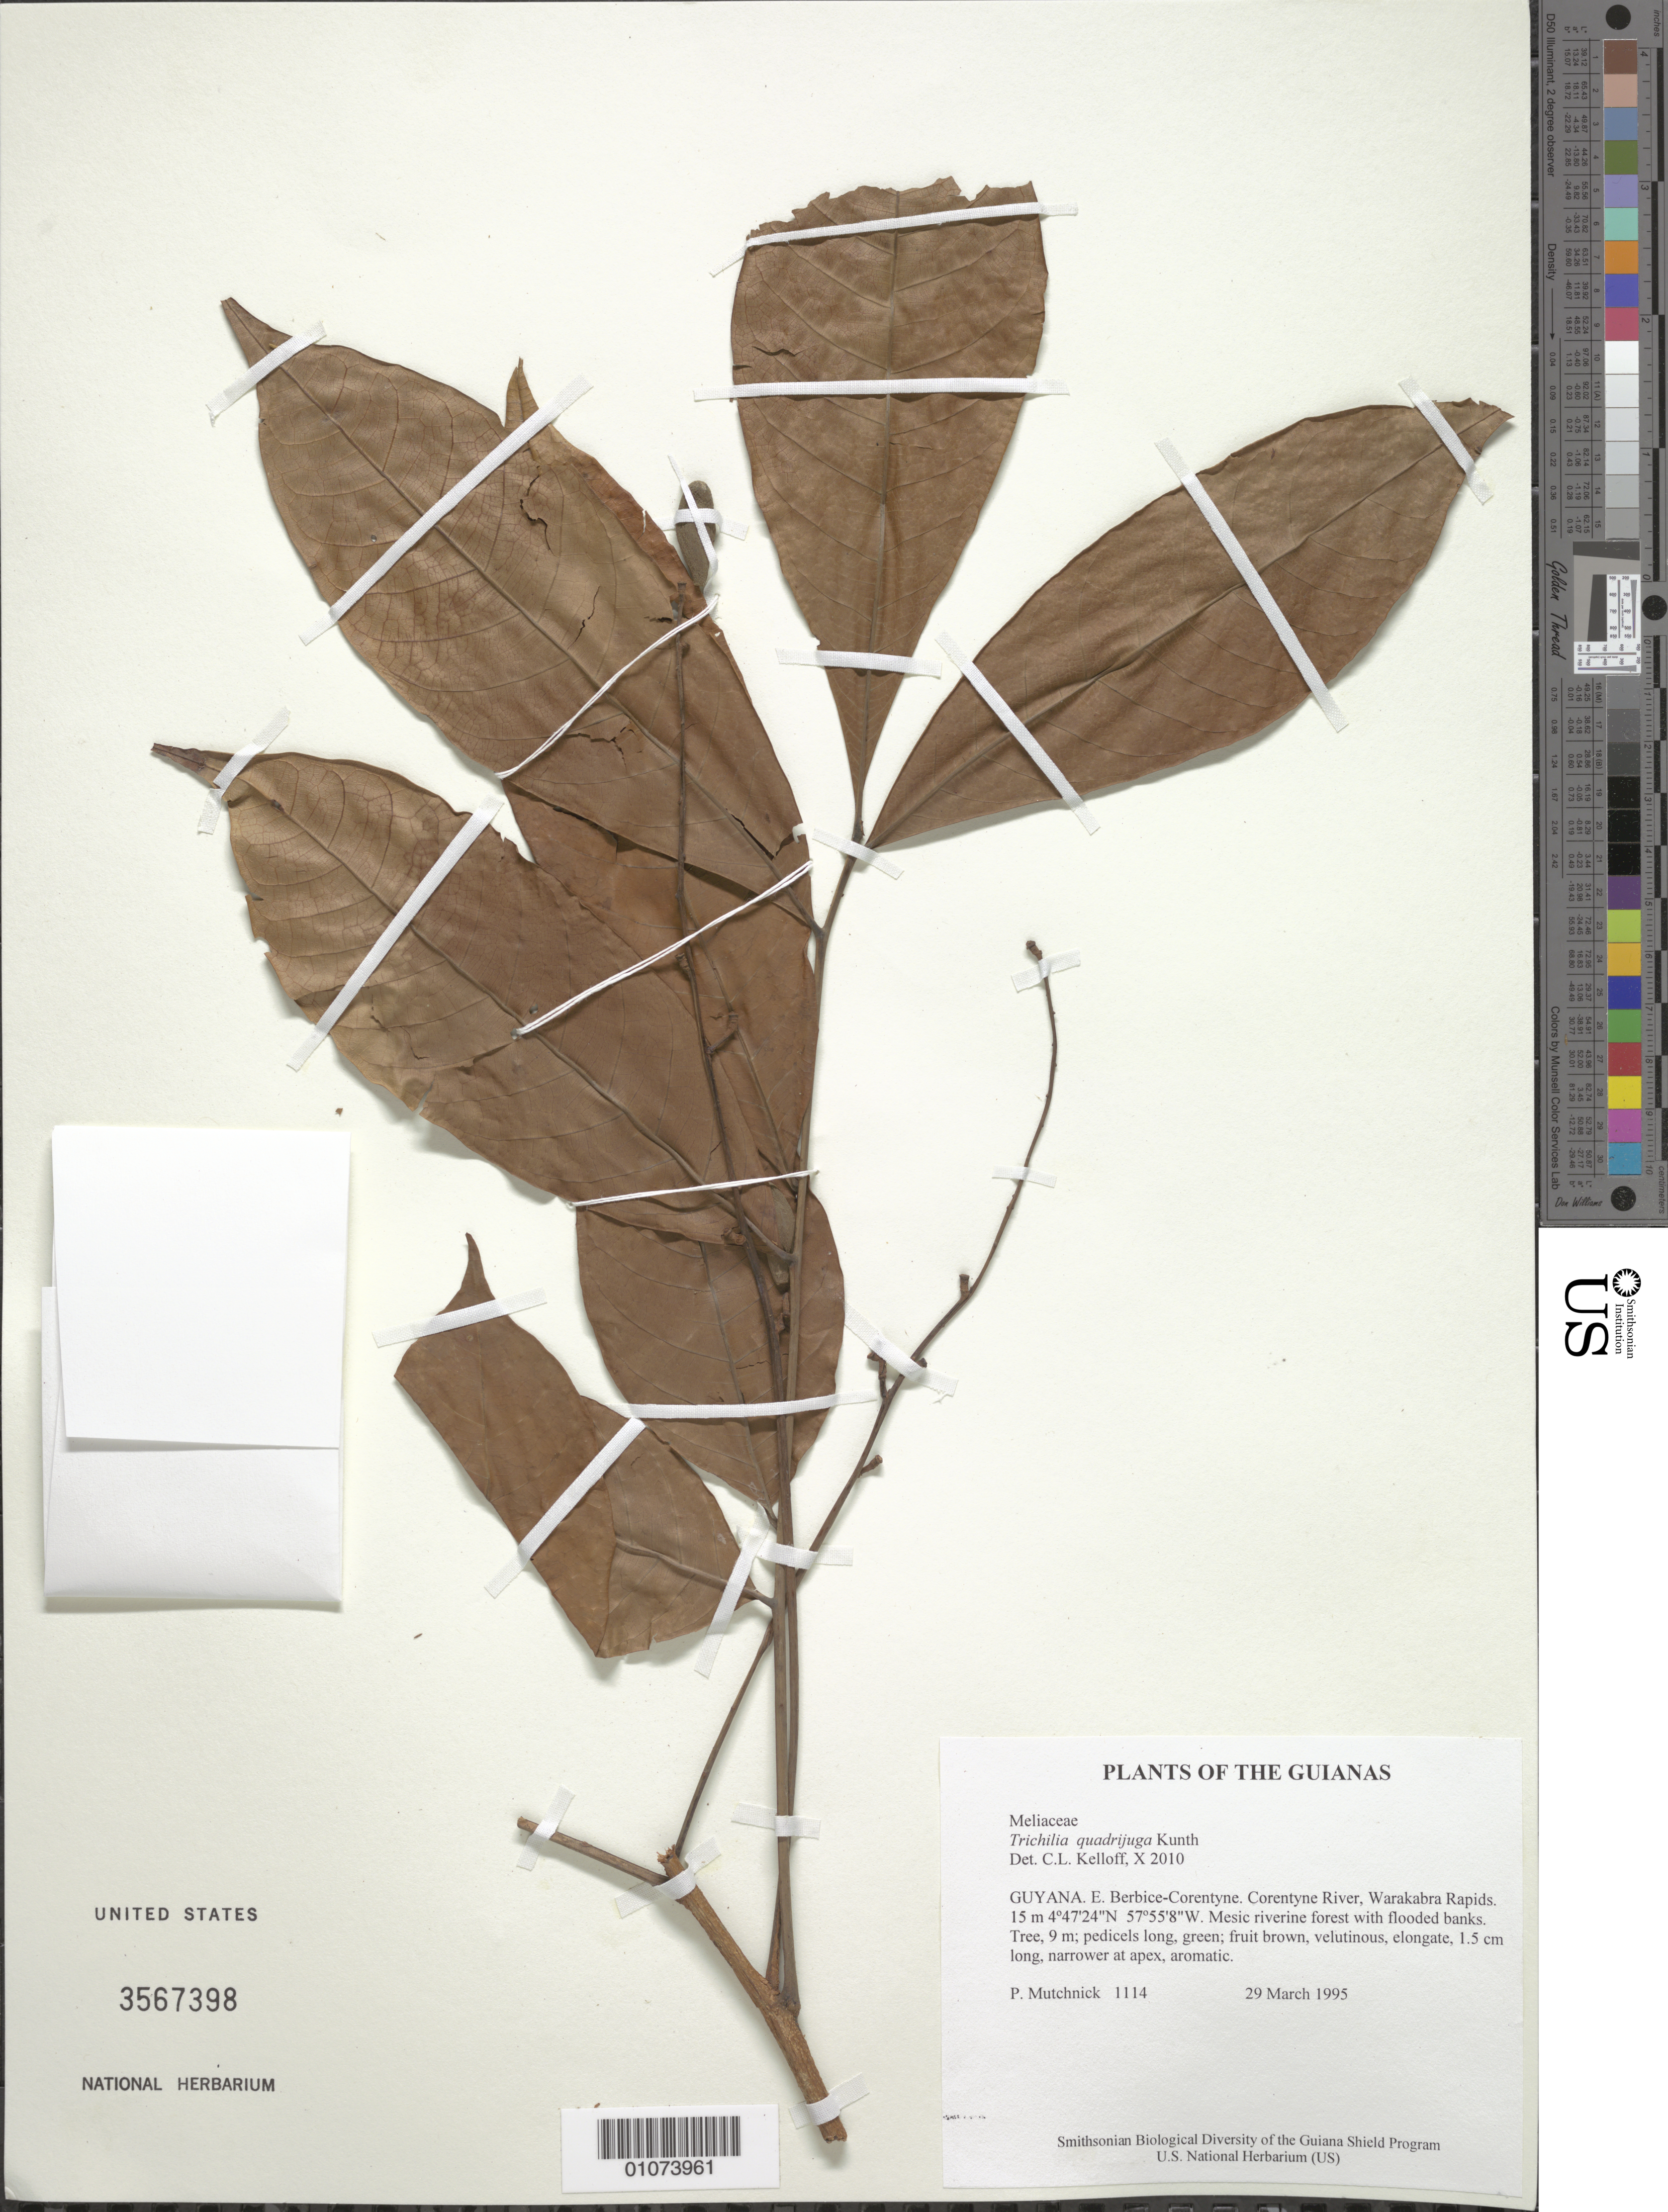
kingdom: Plantae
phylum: Tracheophyta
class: Magnoliopsida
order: Sapindales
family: Meliaceae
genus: Trichilia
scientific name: Trichilia quadrijuga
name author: Kunth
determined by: Kelloff, Carol L., (US), Smithsonian Institution - National Museum of Natural History (UNITED STATES)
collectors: P. Mutchnick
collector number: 1114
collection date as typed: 29 March 1995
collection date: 1995-03-29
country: Guyana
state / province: E. Berbice-Corentyne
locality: Corentyne River, Warakabra Rapids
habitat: Mesic riverine forest with flooded banks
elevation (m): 15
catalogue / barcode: US 3567398